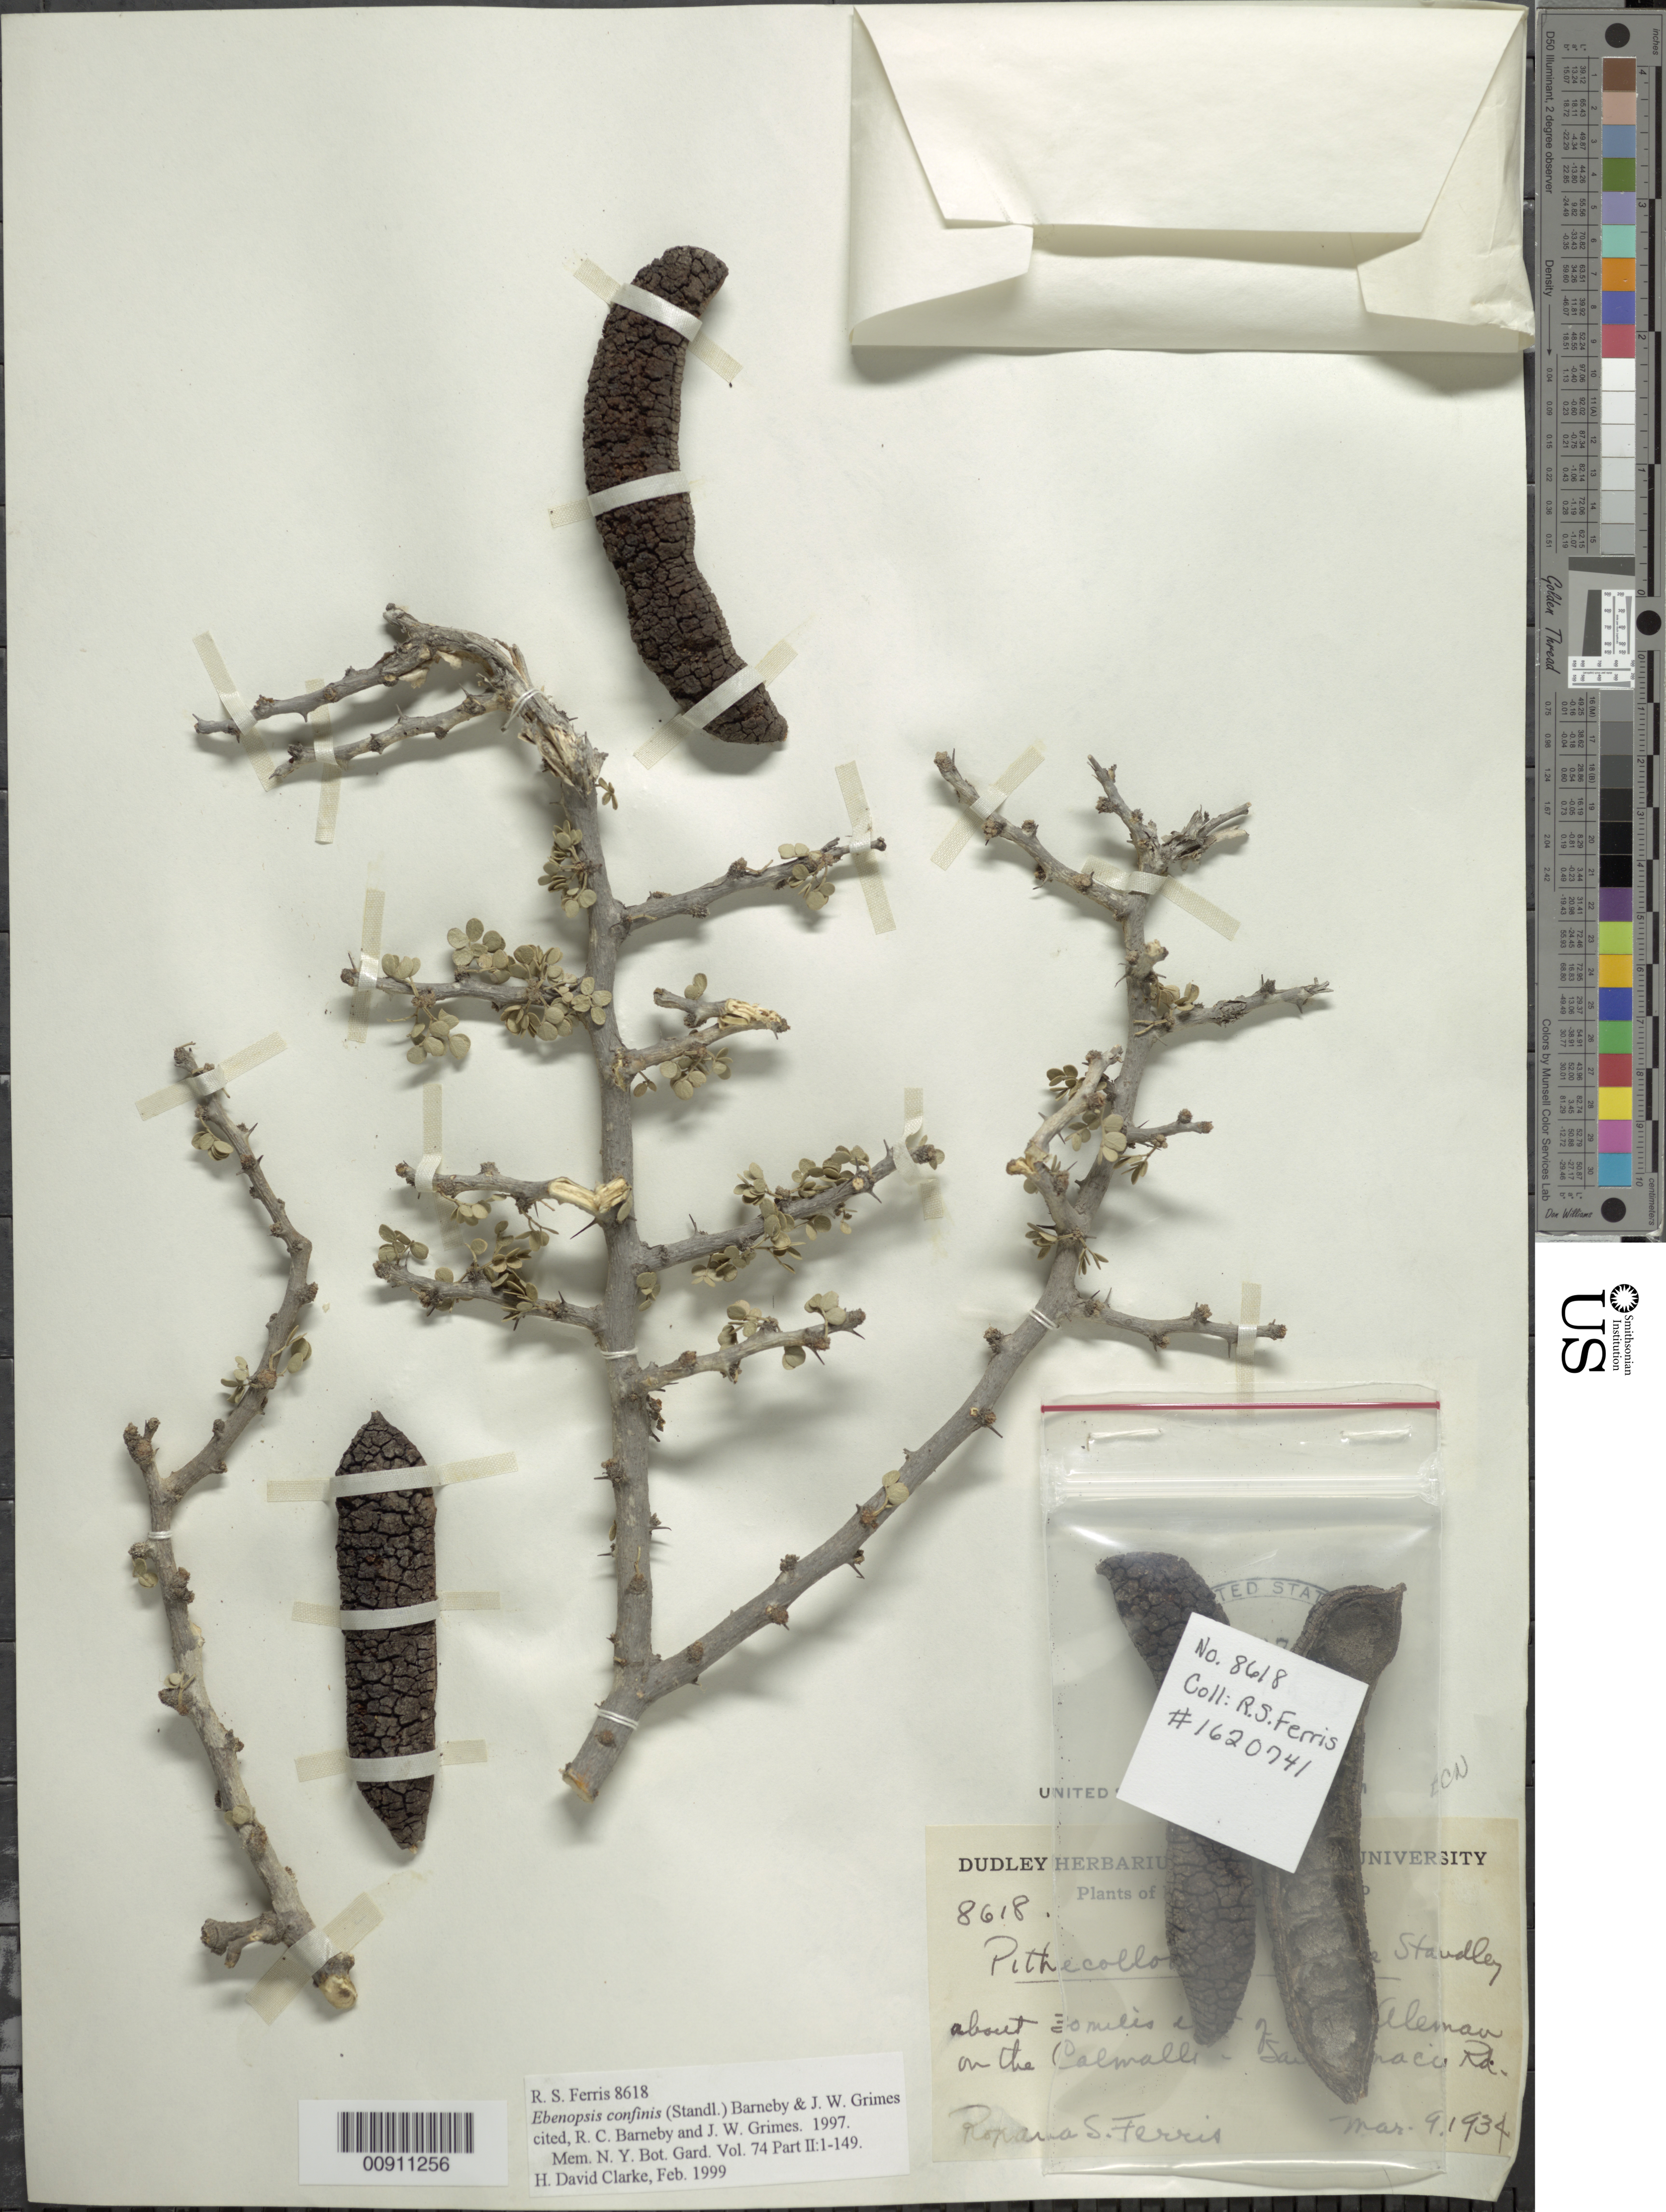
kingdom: Plantae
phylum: Tracheophyta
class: Magnoliopsida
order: Fabales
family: Fabaceae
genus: Ebenopsis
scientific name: Ebenopsis confinis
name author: (Standl.) Britton & Rose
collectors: R. S. Ferris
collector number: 8618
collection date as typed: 09 Mar 1934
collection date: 1934-03-09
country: Mexico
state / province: Baja California Norte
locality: About 30 miles east of Pozo Aleman on the Calmalli- San Ignacio Rd.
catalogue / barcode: US 1620741